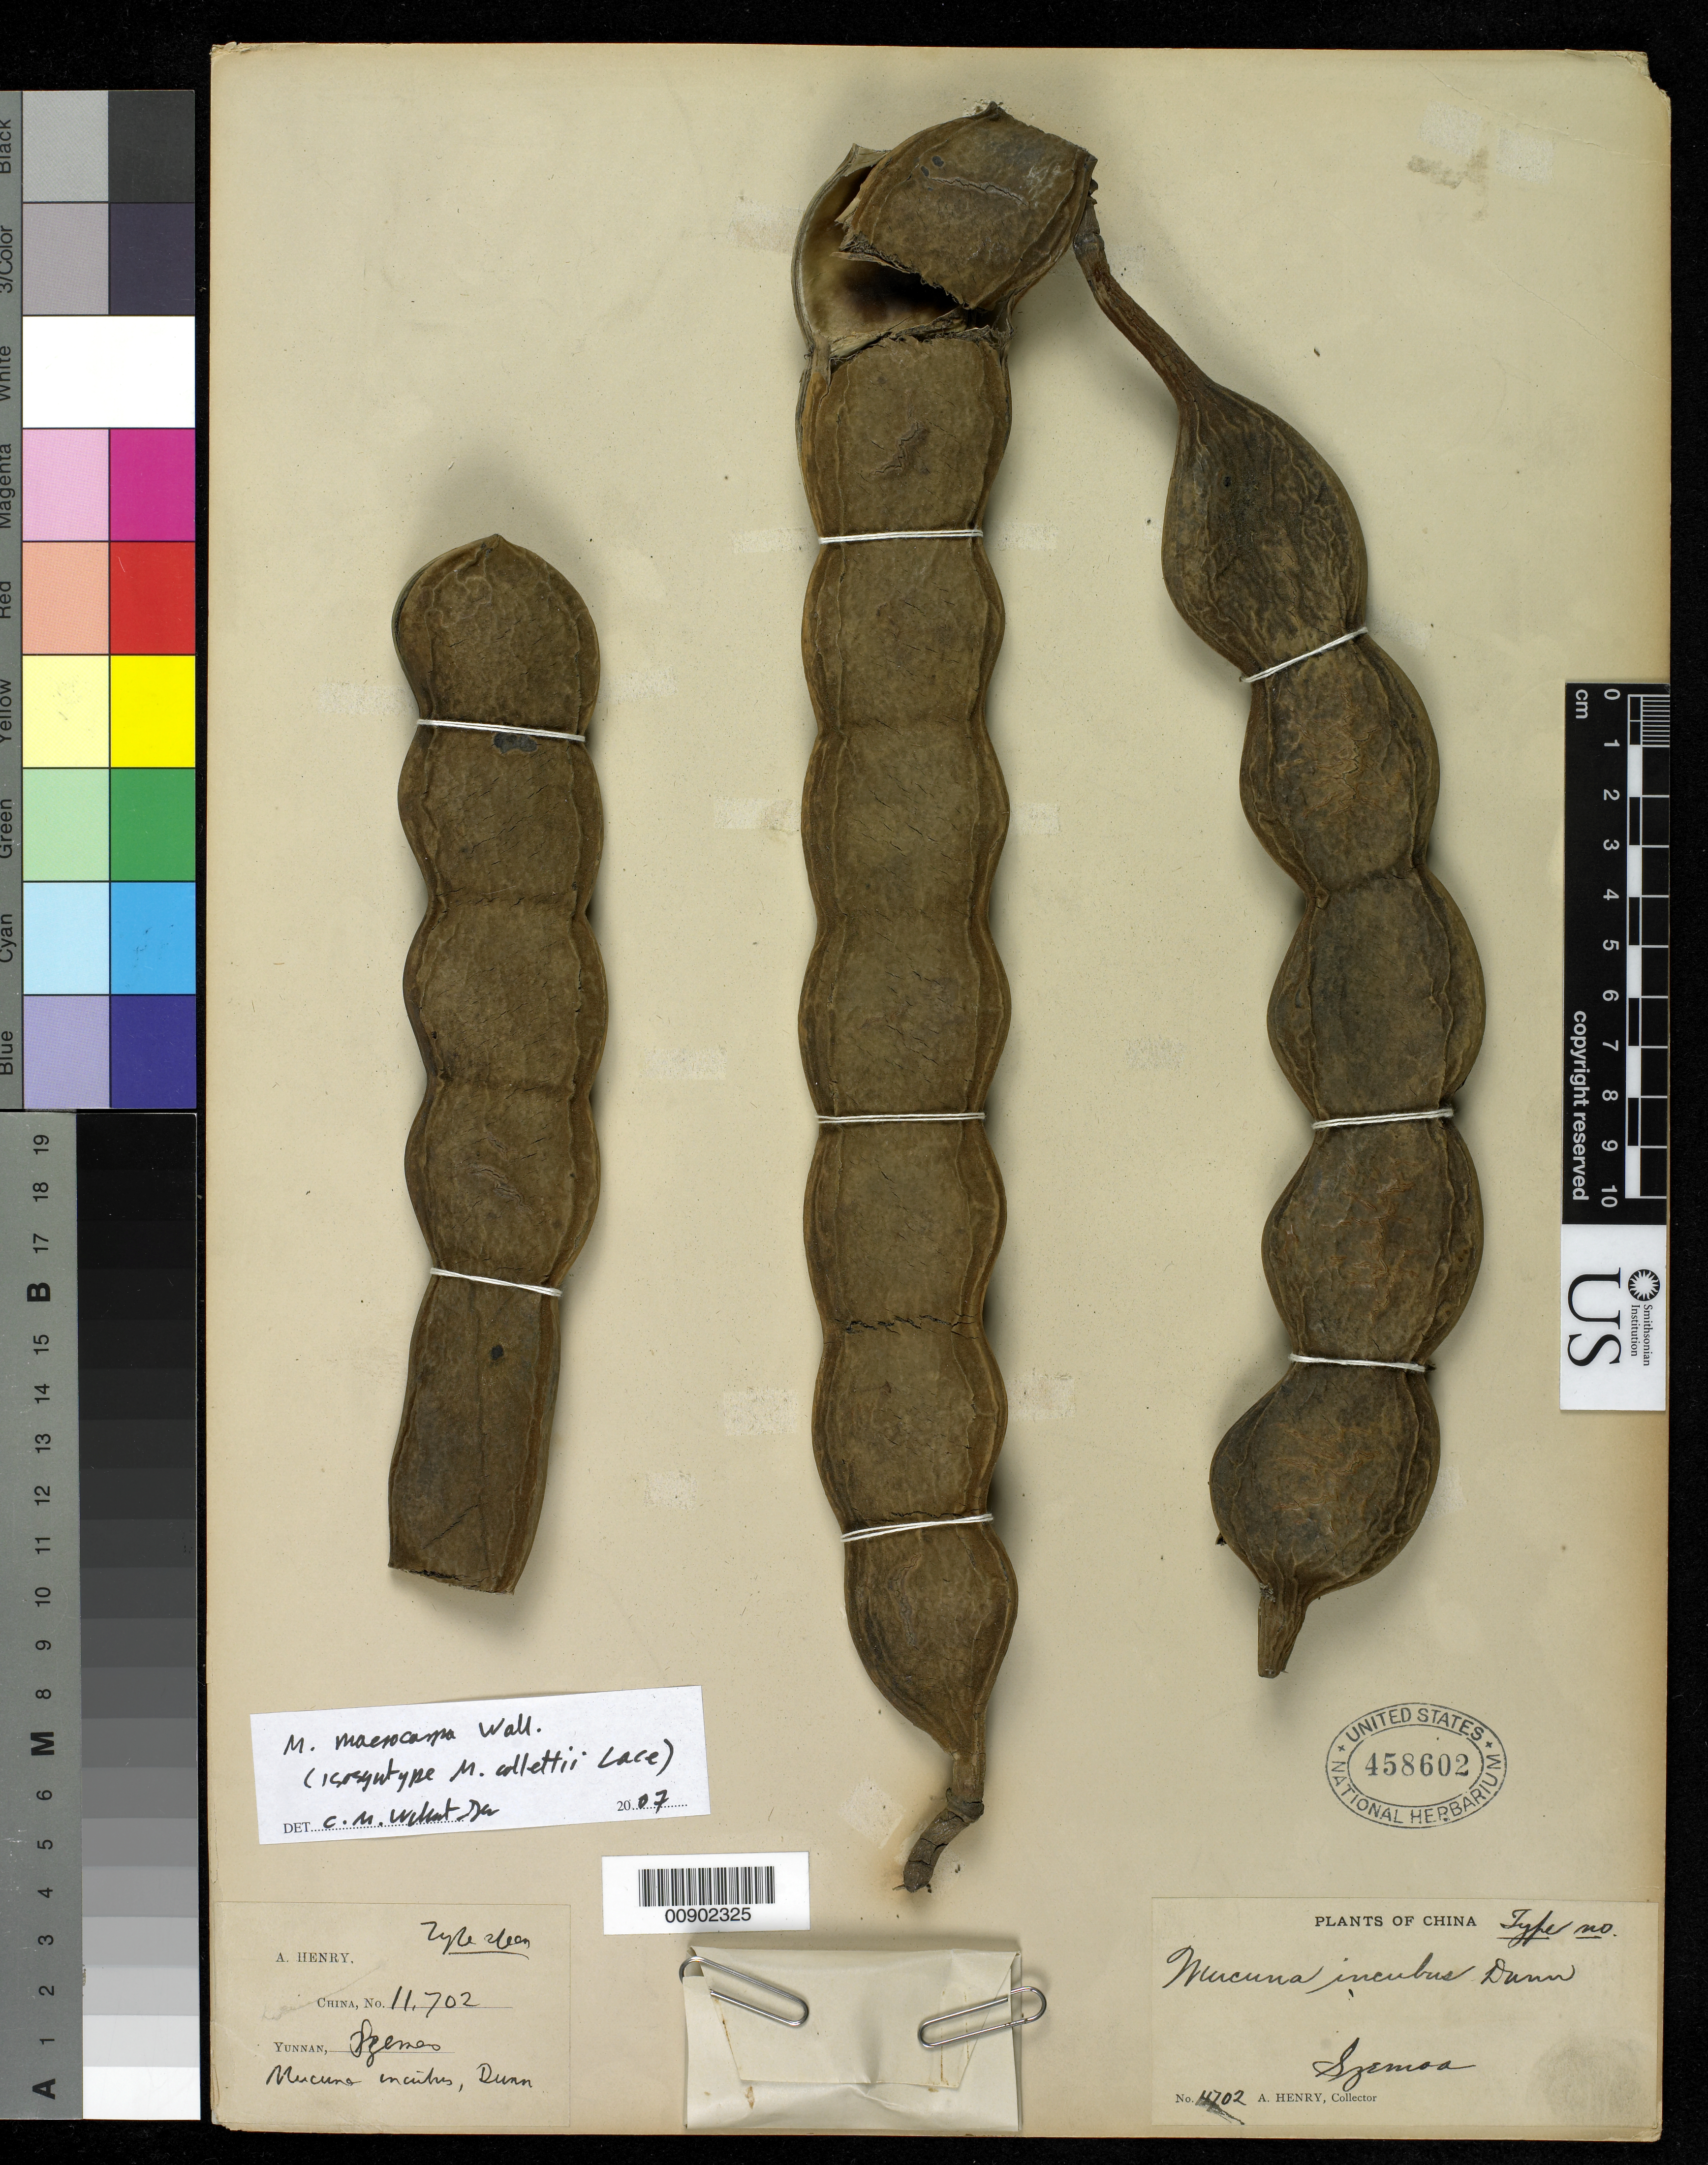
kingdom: Plantae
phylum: Tracheophyta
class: Magnoliopsida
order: Fabales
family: Fabaceae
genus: Mucuna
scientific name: Mucuna collettii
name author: Lace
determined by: Wilmot-Dear, C. M.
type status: Isosyntype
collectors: A. Henry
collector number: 11702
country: China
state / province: Yunnan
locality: Szemao.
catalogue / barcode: US 458602